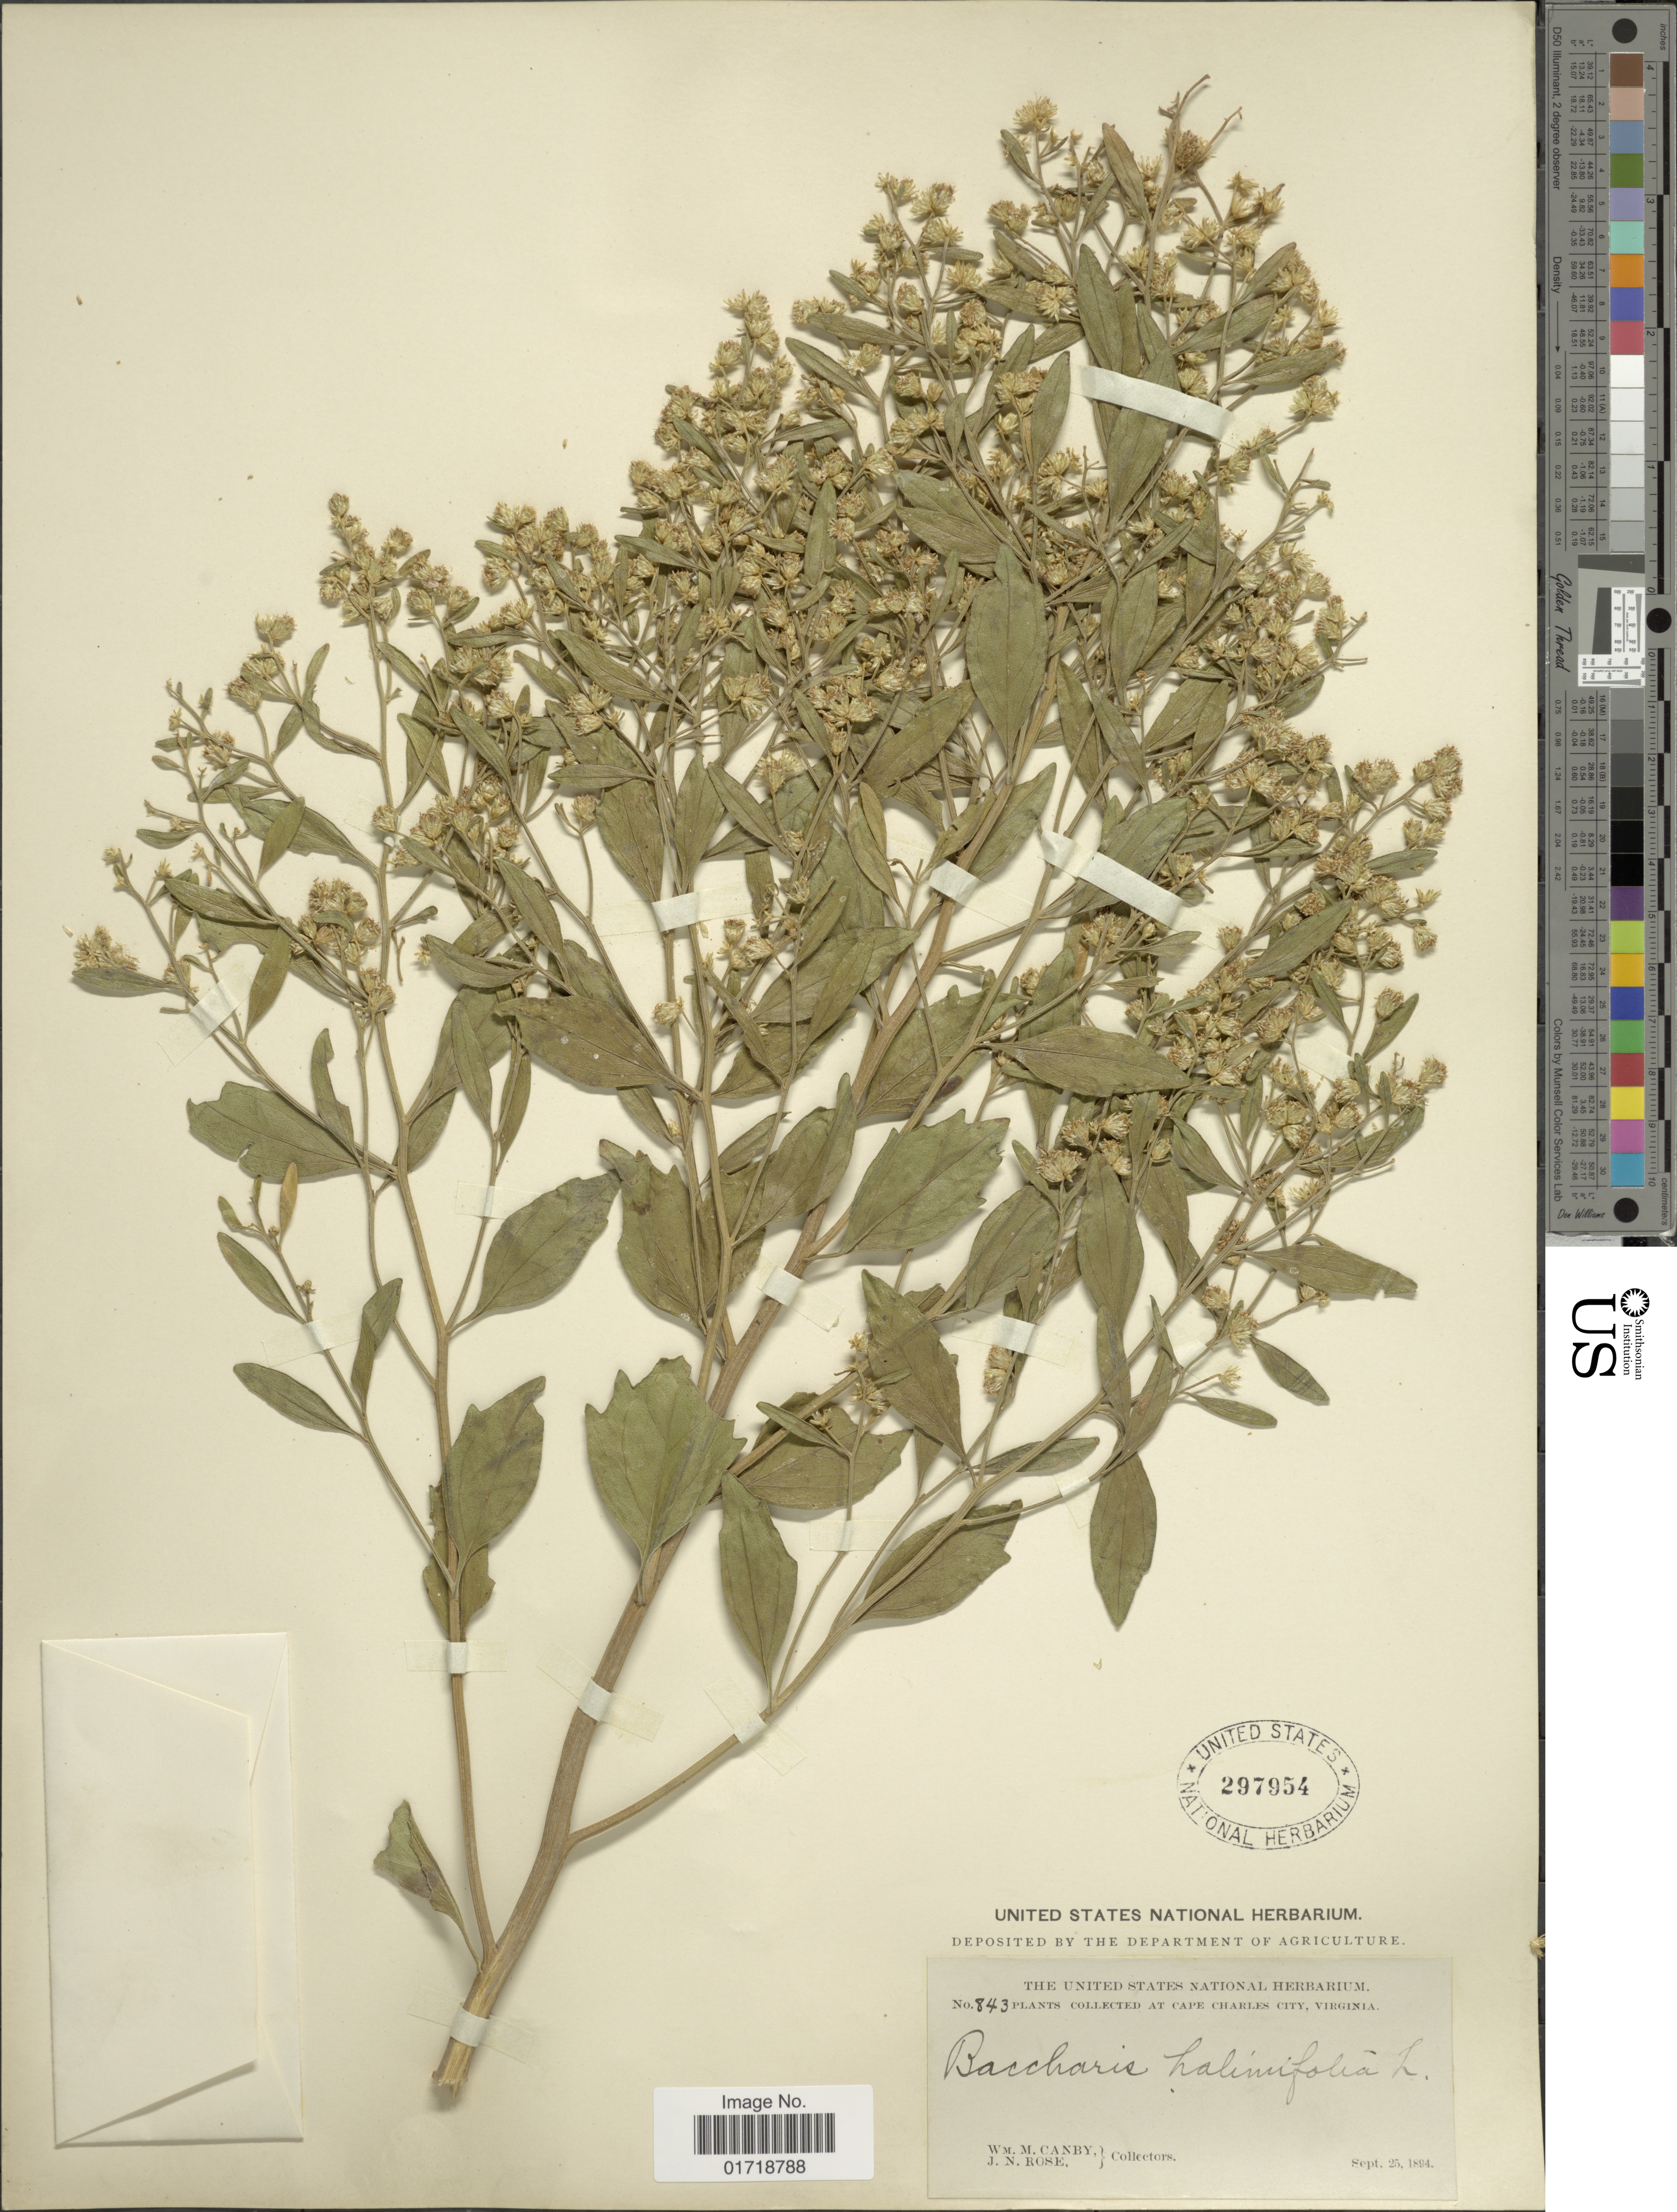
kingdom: Plantae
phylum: Tracheophyta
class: Magnoliopsida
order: Asterales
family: Asteraceae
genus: Baccharis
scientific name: Baccharis halimifolia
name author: L.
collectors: W. M. Canby & J. N. Rose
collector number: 843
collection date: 1894-09-25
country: United States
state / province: Virginia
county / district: Accomack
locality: Cape Charles city.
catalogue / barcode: US 297954